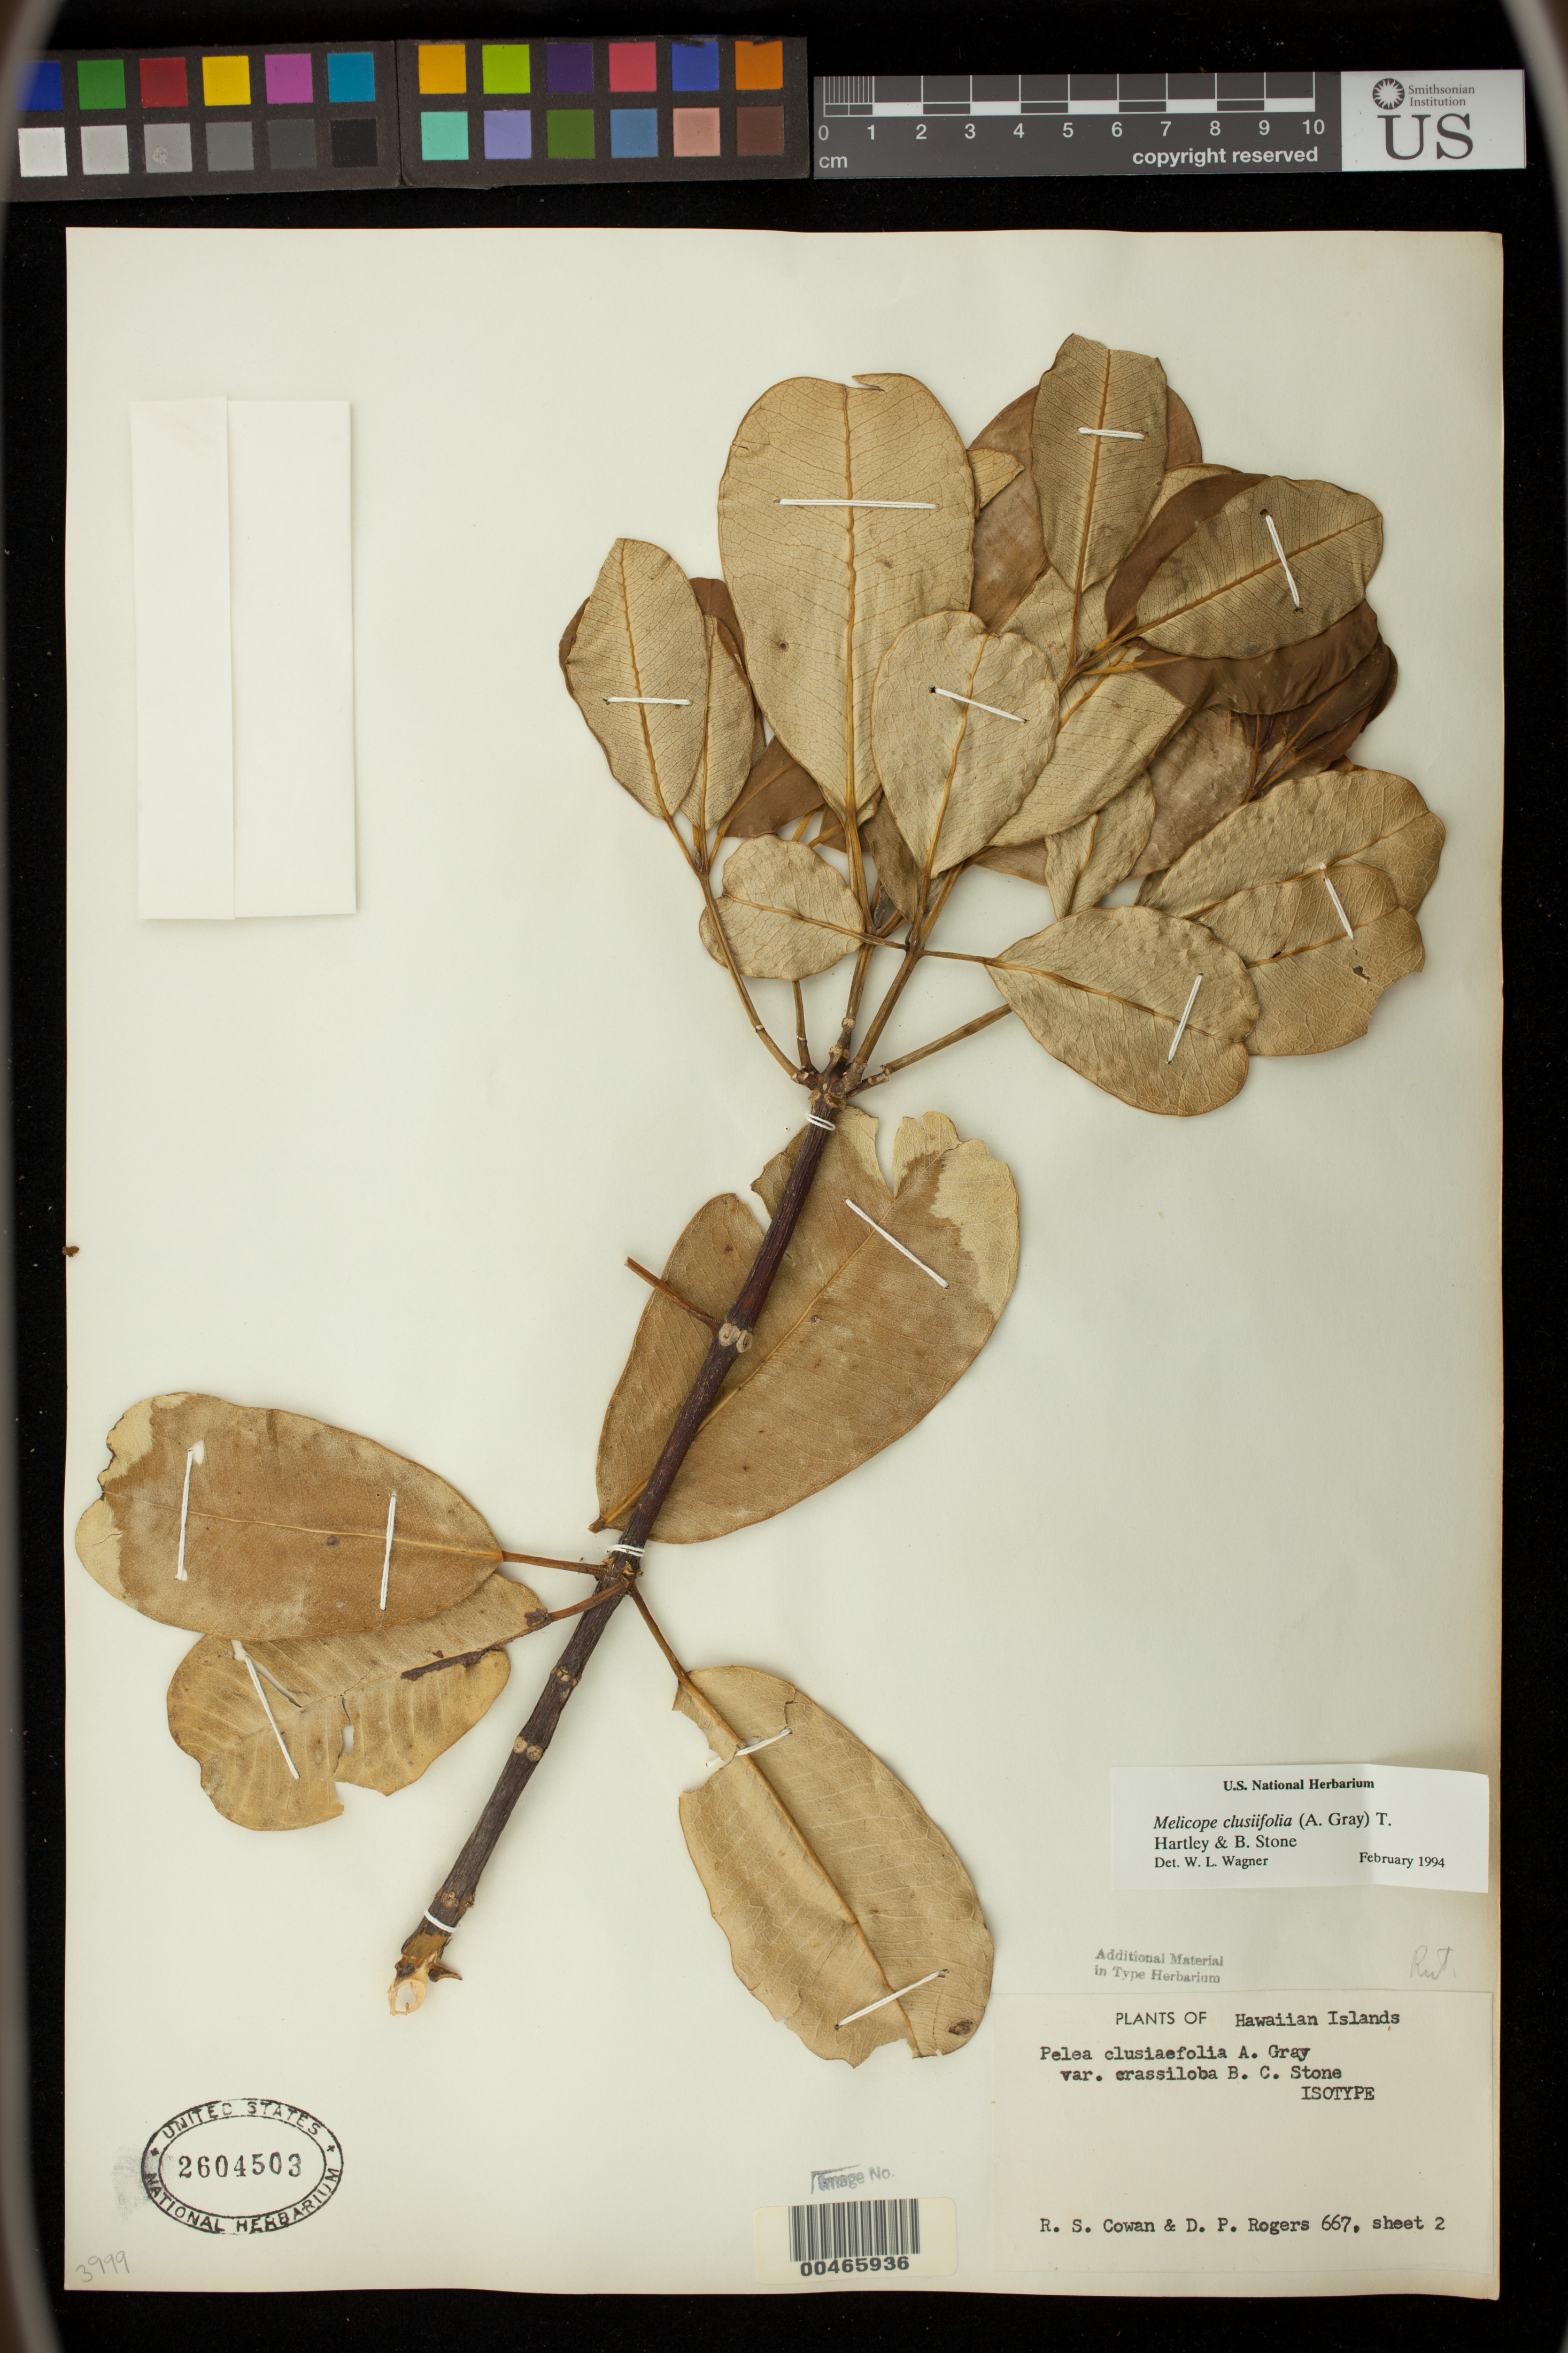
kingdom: Plantae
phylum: Tracheophyta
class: Magnoliopsida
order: Sapindales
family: Rutaceae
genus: Pelea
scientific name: Pelea clusiifolia var. crassiloba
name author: B.C. Stone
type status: Isotype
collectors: R. S. Cowan & D. Rogers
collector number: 667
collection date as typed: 02 Jul 1947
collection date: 1947-07-02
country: United States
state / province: Hawaii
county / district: Honolulu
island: Oahu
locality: Waianae Range, trail to Palikea.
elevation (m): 850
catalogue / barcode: US 2604503